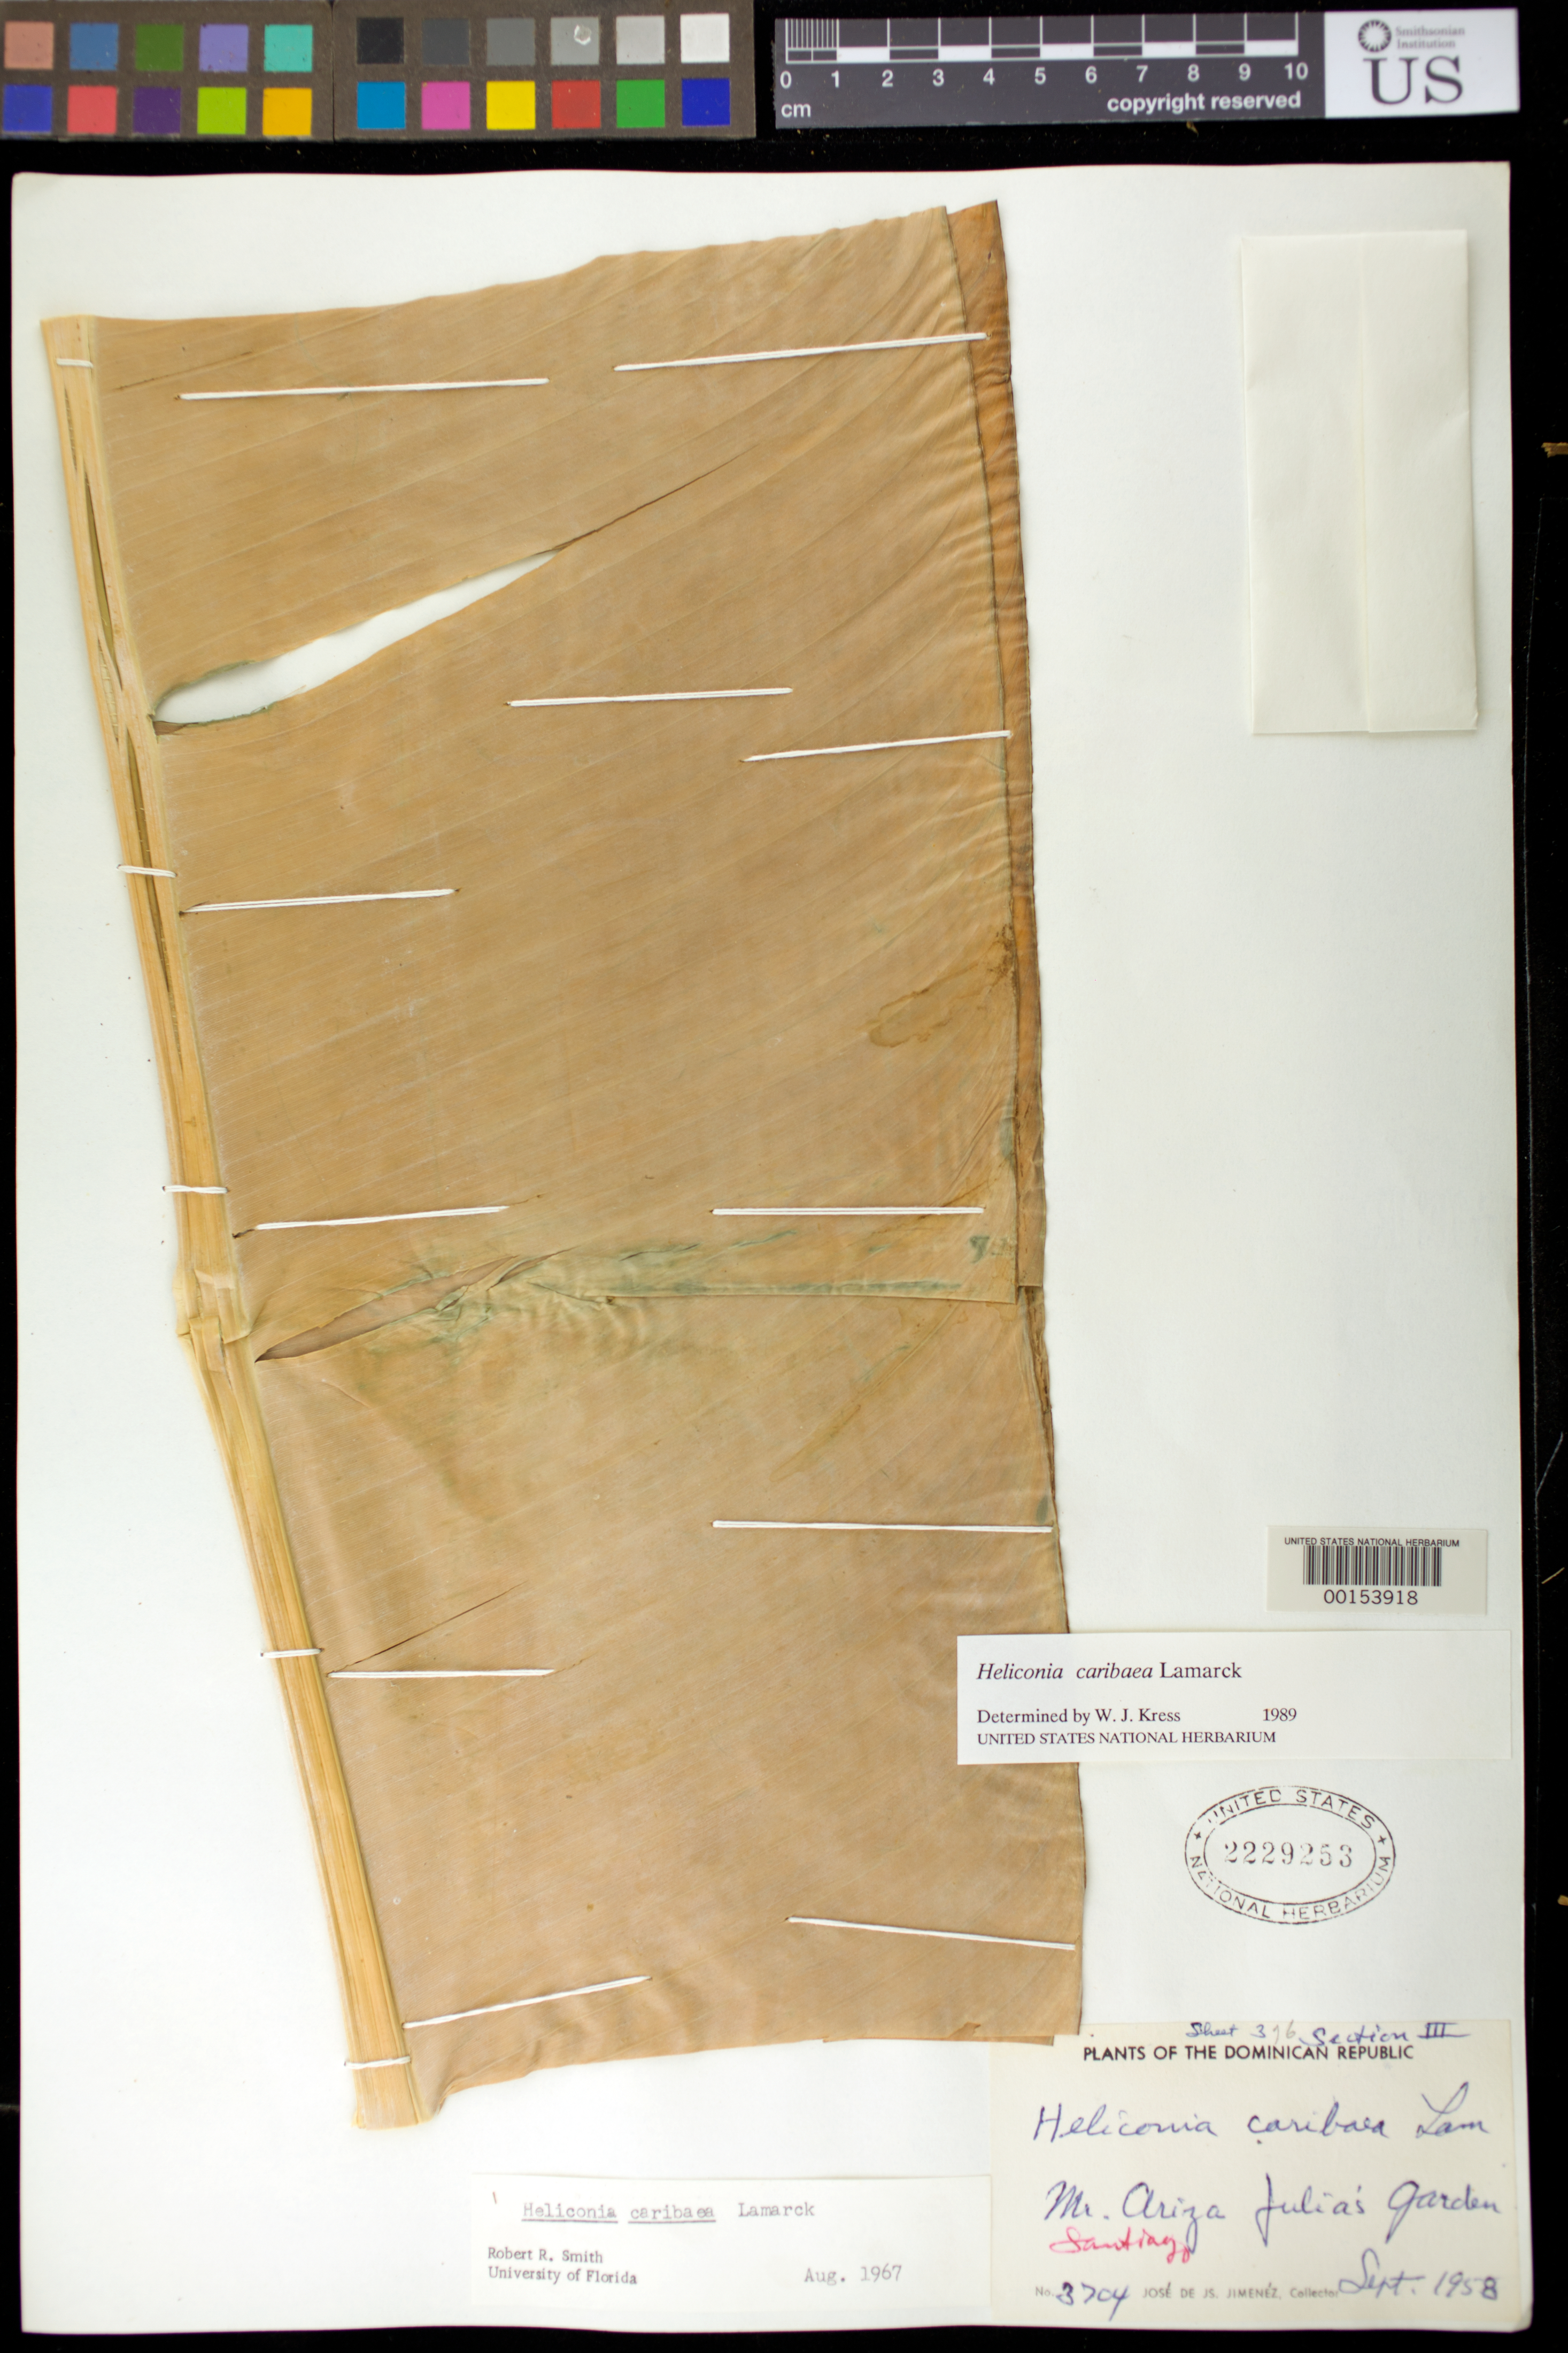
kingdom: Plantae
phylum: Tracheophyta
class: Liliopsida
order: Zingiberales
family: Heliconiaceae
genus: Heliconia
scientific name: Heliconia caribaea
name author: Lam.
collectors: J. J. Jiménez Almonte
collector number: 3704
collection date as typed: Sep 1958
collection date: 1958-09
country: Dominican Republic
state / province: Santiago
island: Hispaniola Island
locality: Mr. ariza julia's garden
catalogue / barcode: US 2229253